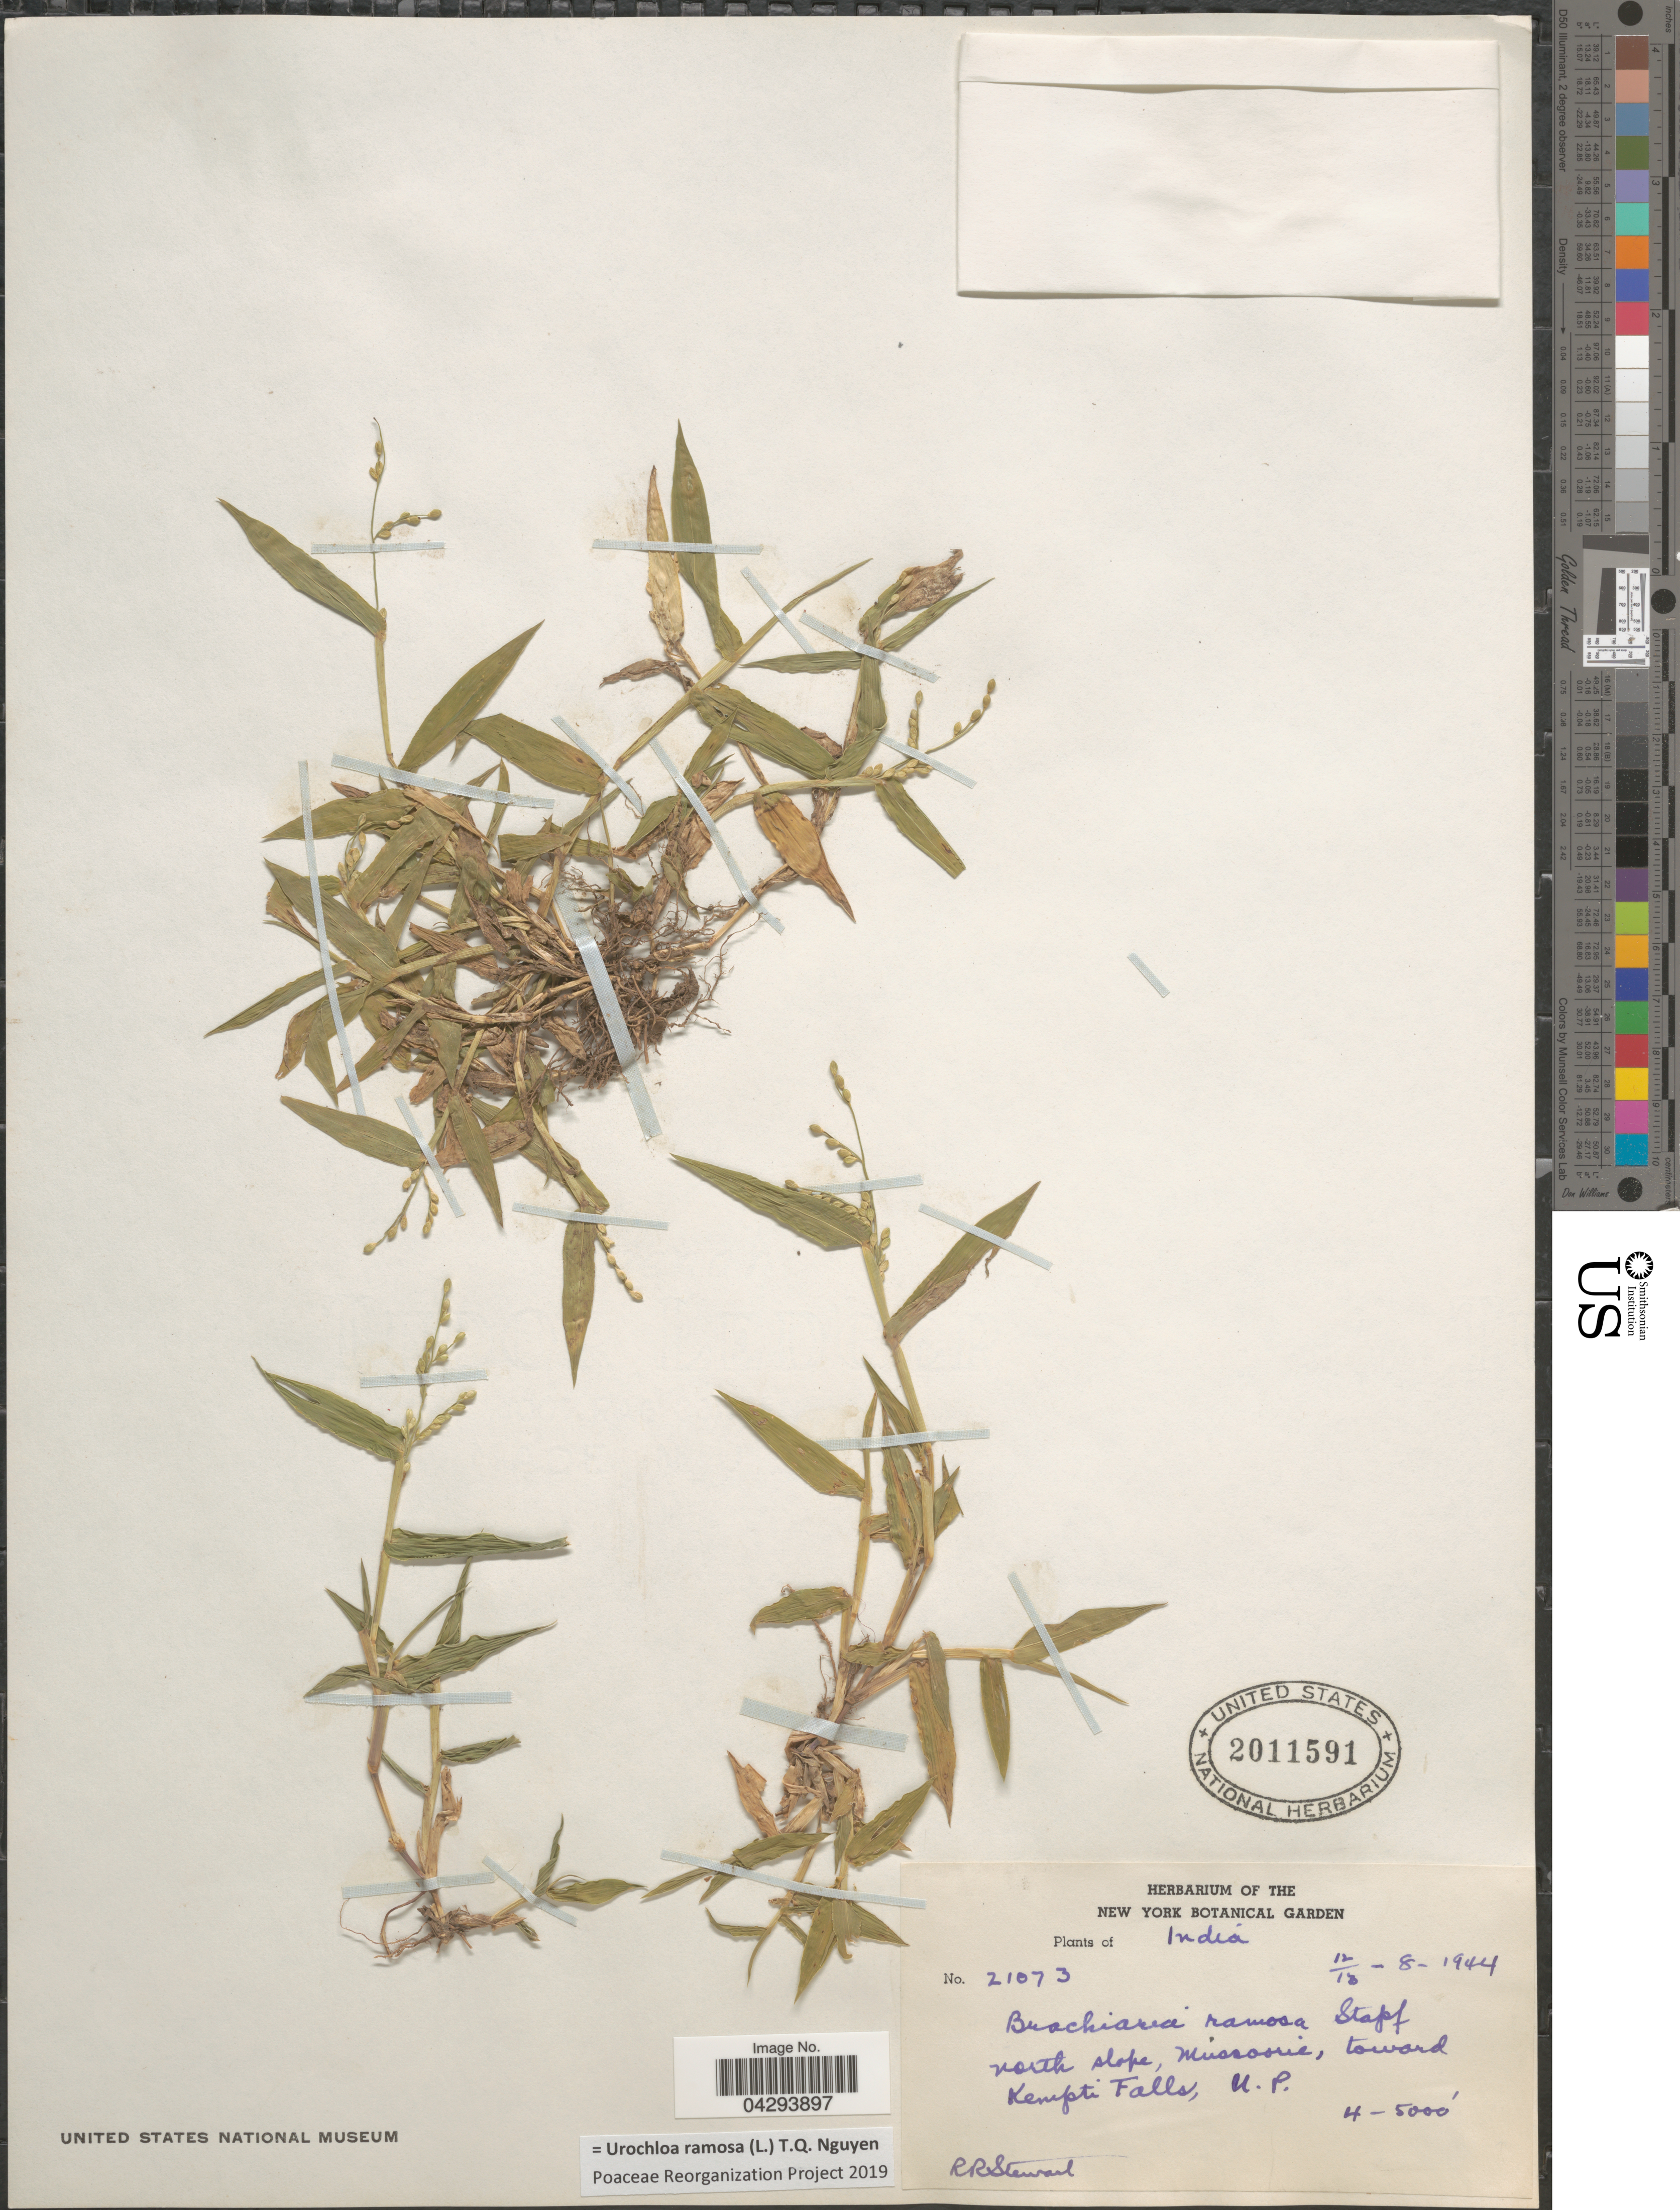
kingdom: Plantae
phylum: Tracheophyta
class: Liliopsida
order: Poales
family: Poaceae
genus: Urochloa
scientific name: Urochloa ramosa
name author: T.Q. Nguyen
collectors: R. Stewart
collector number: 21073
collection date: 1944-08-12/1944-08-13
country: India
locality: North slope, Mussoorie, toward Kempi Falls, U.P.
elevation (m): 1219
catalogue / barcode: US 2011591